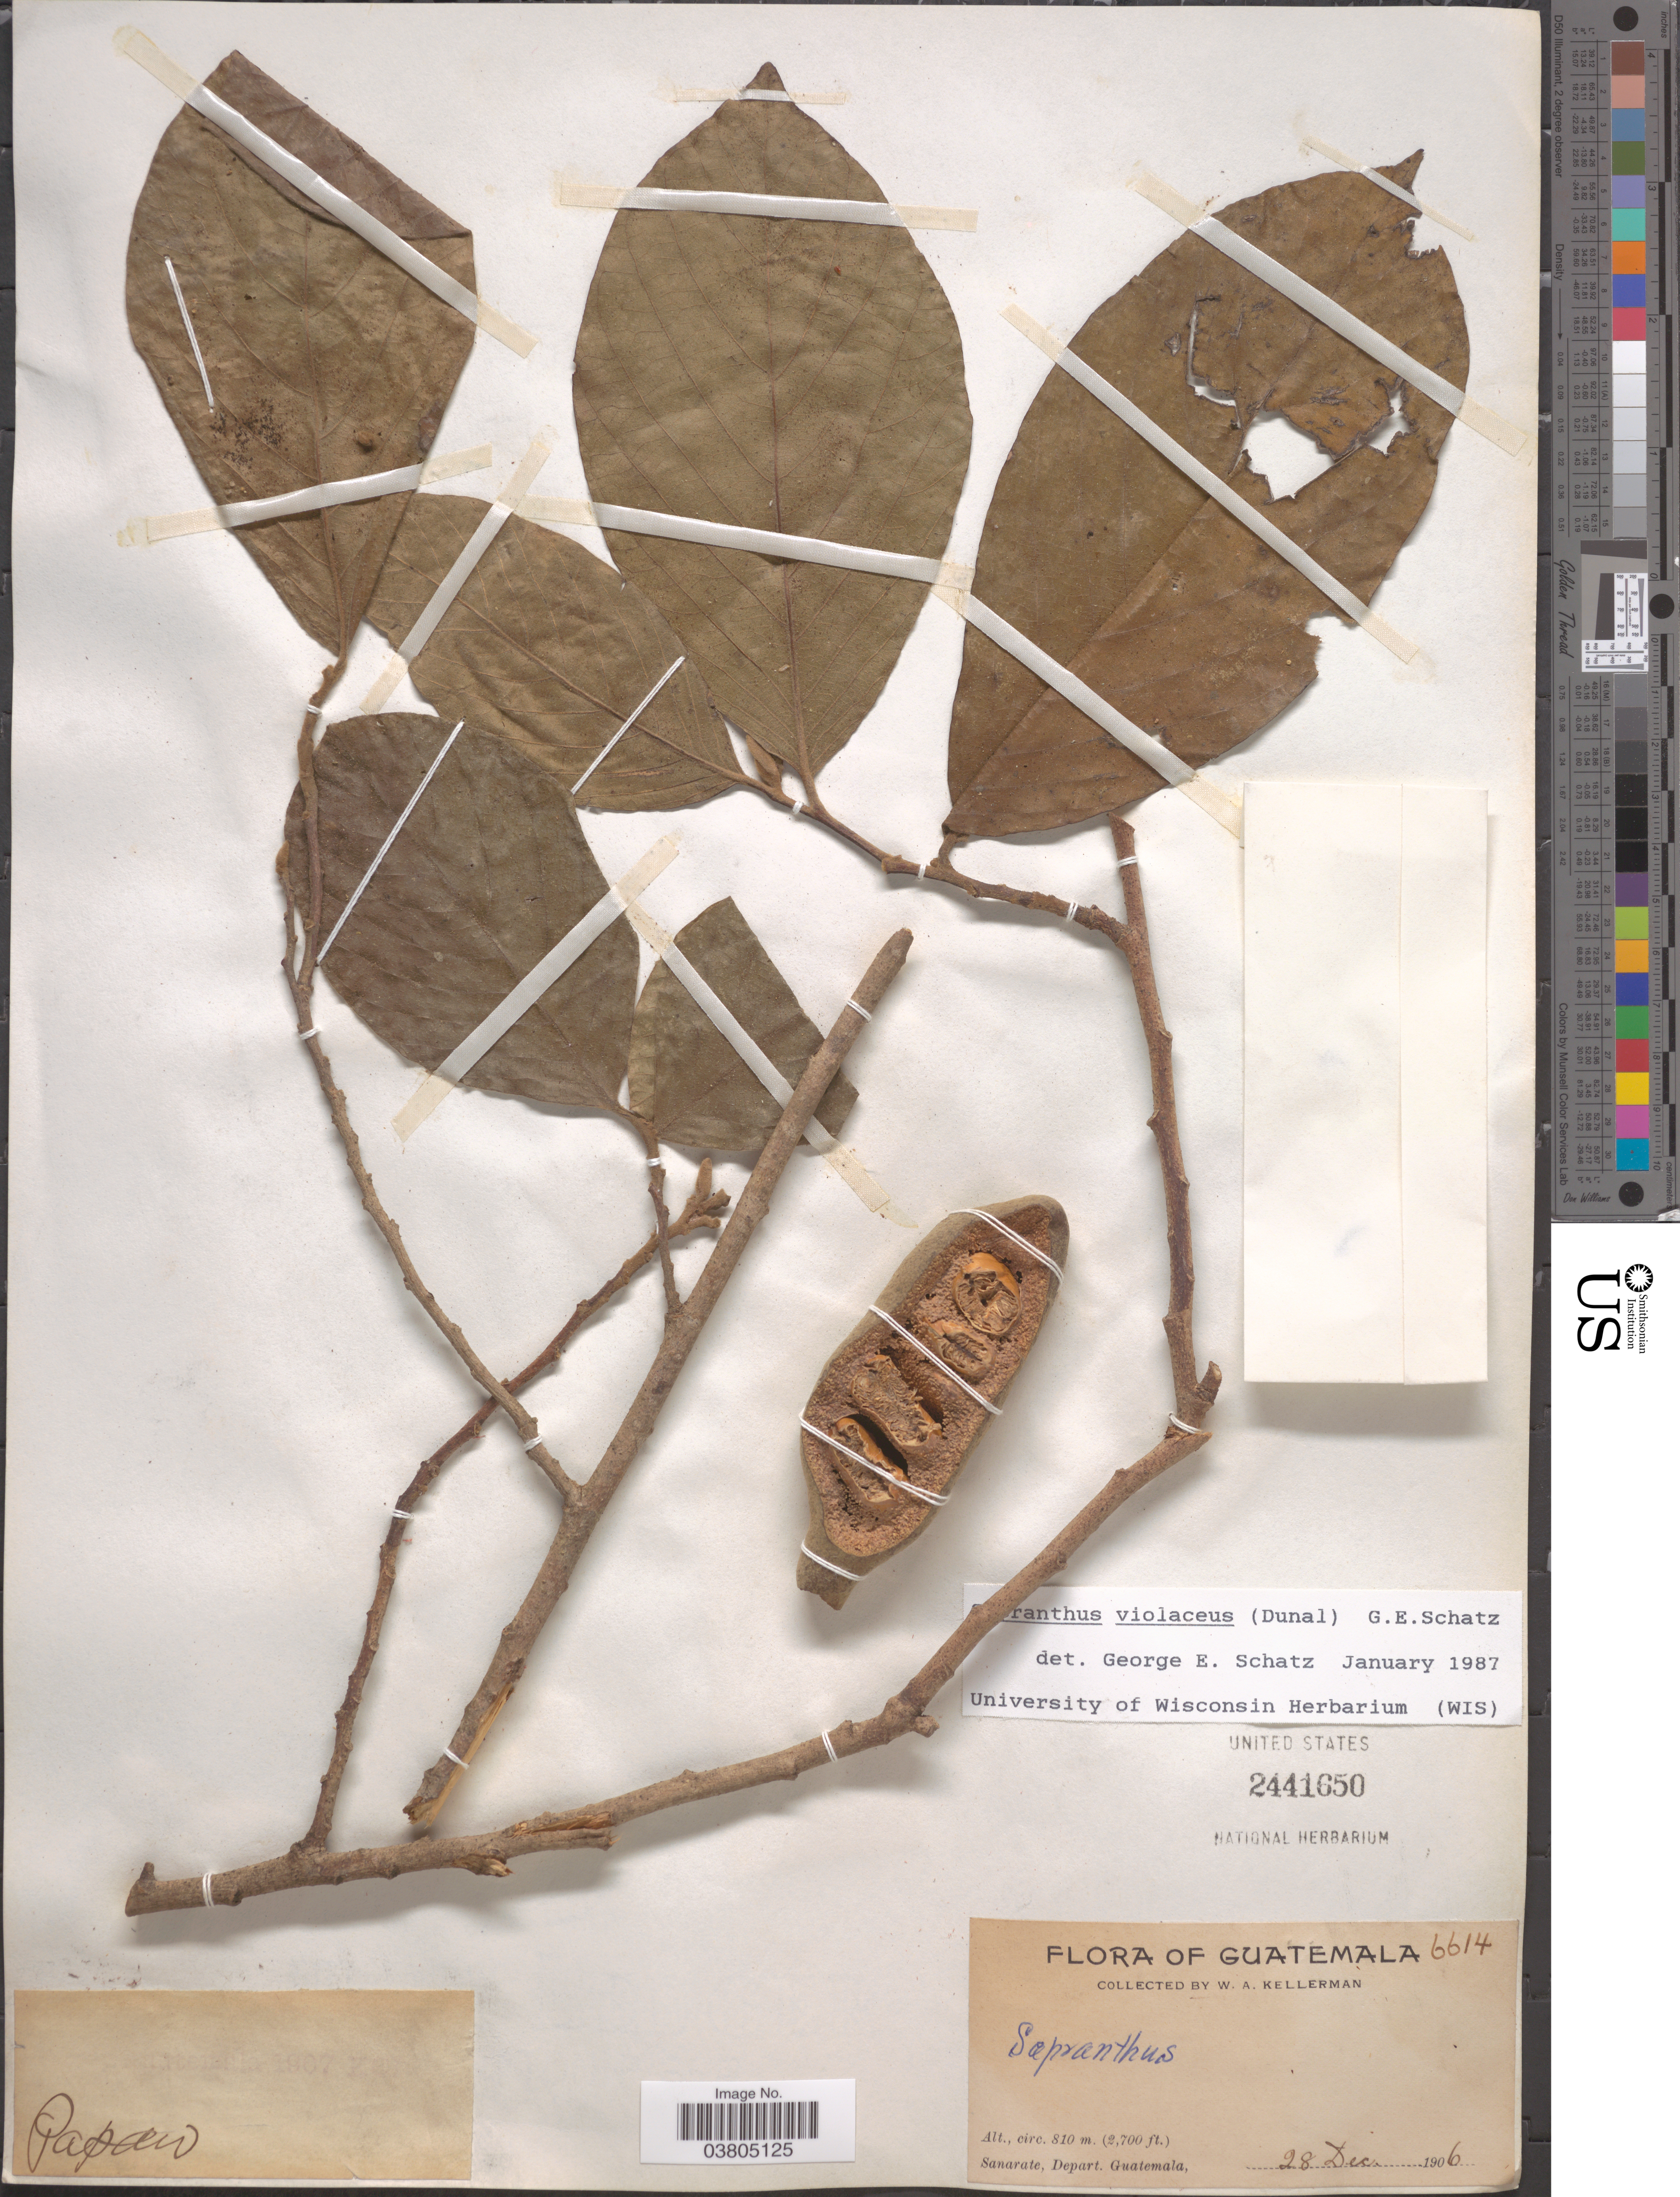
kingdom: Plantae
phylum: Tracheophyta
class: Magnoliopsida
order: Magnoliales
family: Annonaceae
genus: Sapranthus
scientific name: Sapranthus violaceus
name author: (Dunal) Saff.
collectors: W. Kellerman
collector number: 6614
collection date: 1906-12-28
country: Guatemala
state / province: Guatemala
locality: Sanarate, Depart. Guatemala.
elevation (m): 810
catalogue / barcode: US 2441650